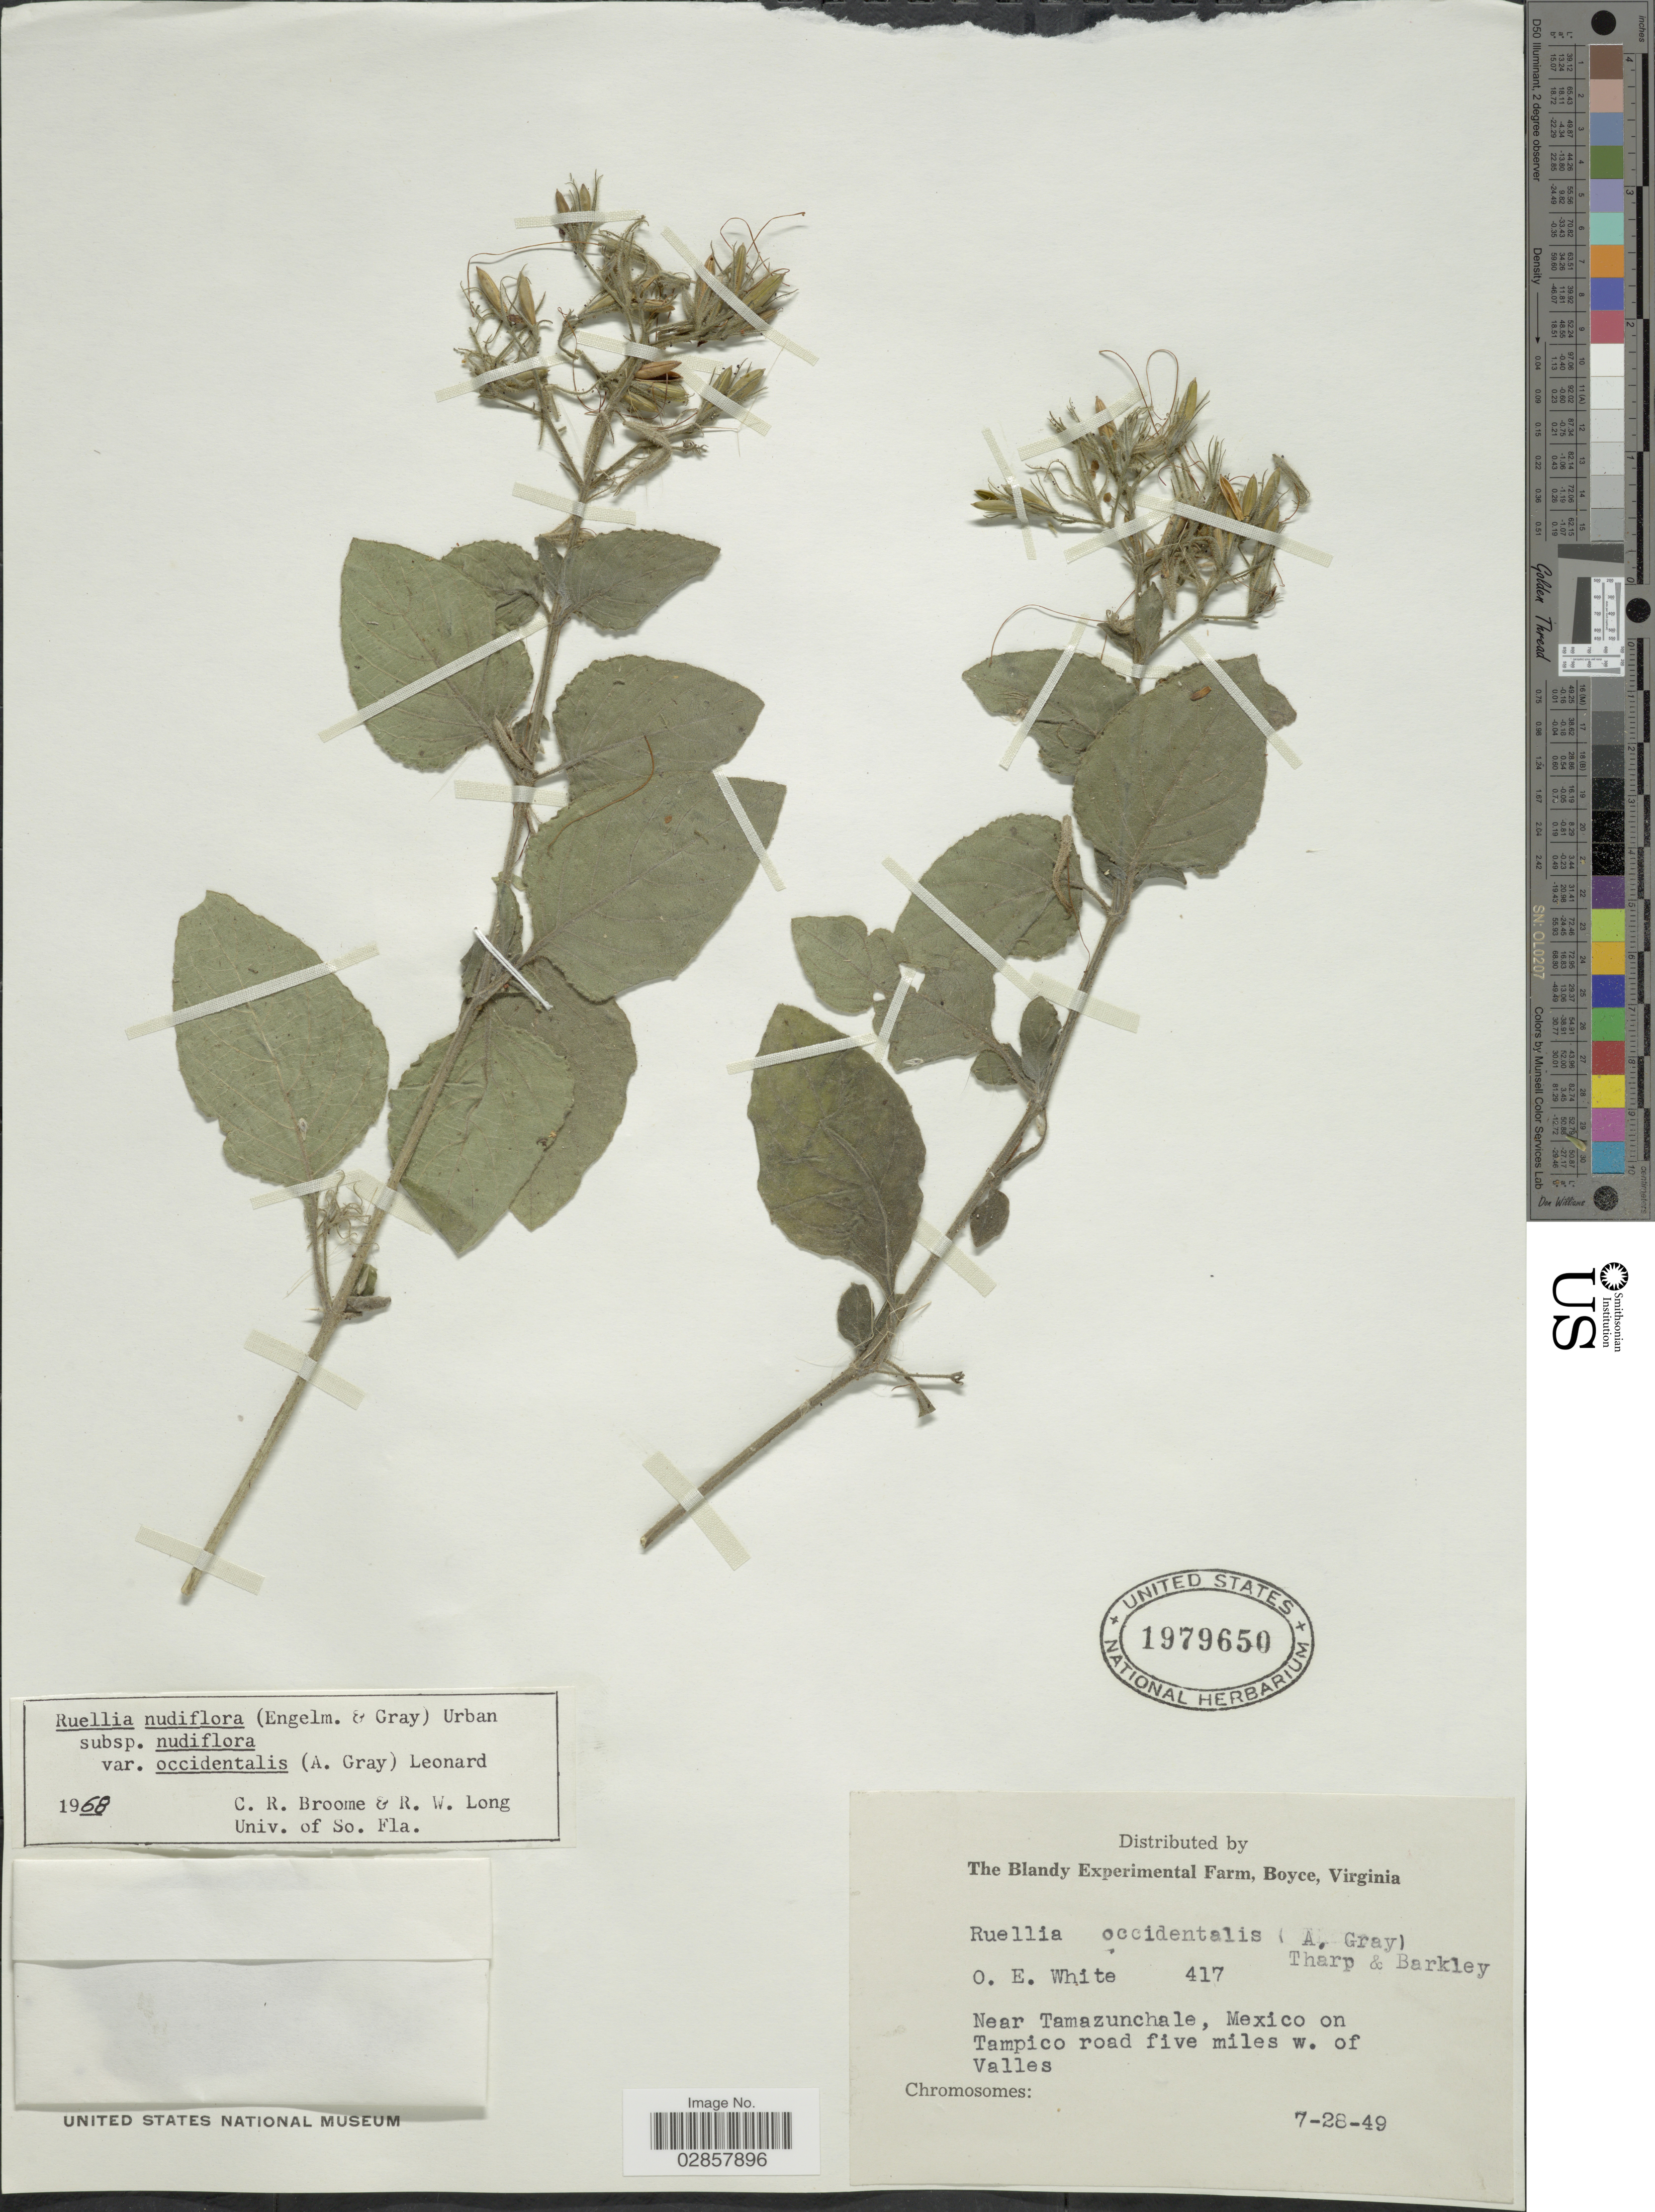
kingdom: Plantae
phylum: Tracheophyta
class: Magnoliopsida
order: Lamiales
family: Acanthaceae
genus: Ruellia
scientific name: Ruellia occidentalis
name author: (A. Gray) Tharp & F.A. Barkley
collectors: O. E. White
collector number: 417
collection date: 1949-07-28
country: Mexico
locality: Near Tamazunchale, Mexico on Tampico road five miles w. of Valles.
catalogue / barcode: US 1979650